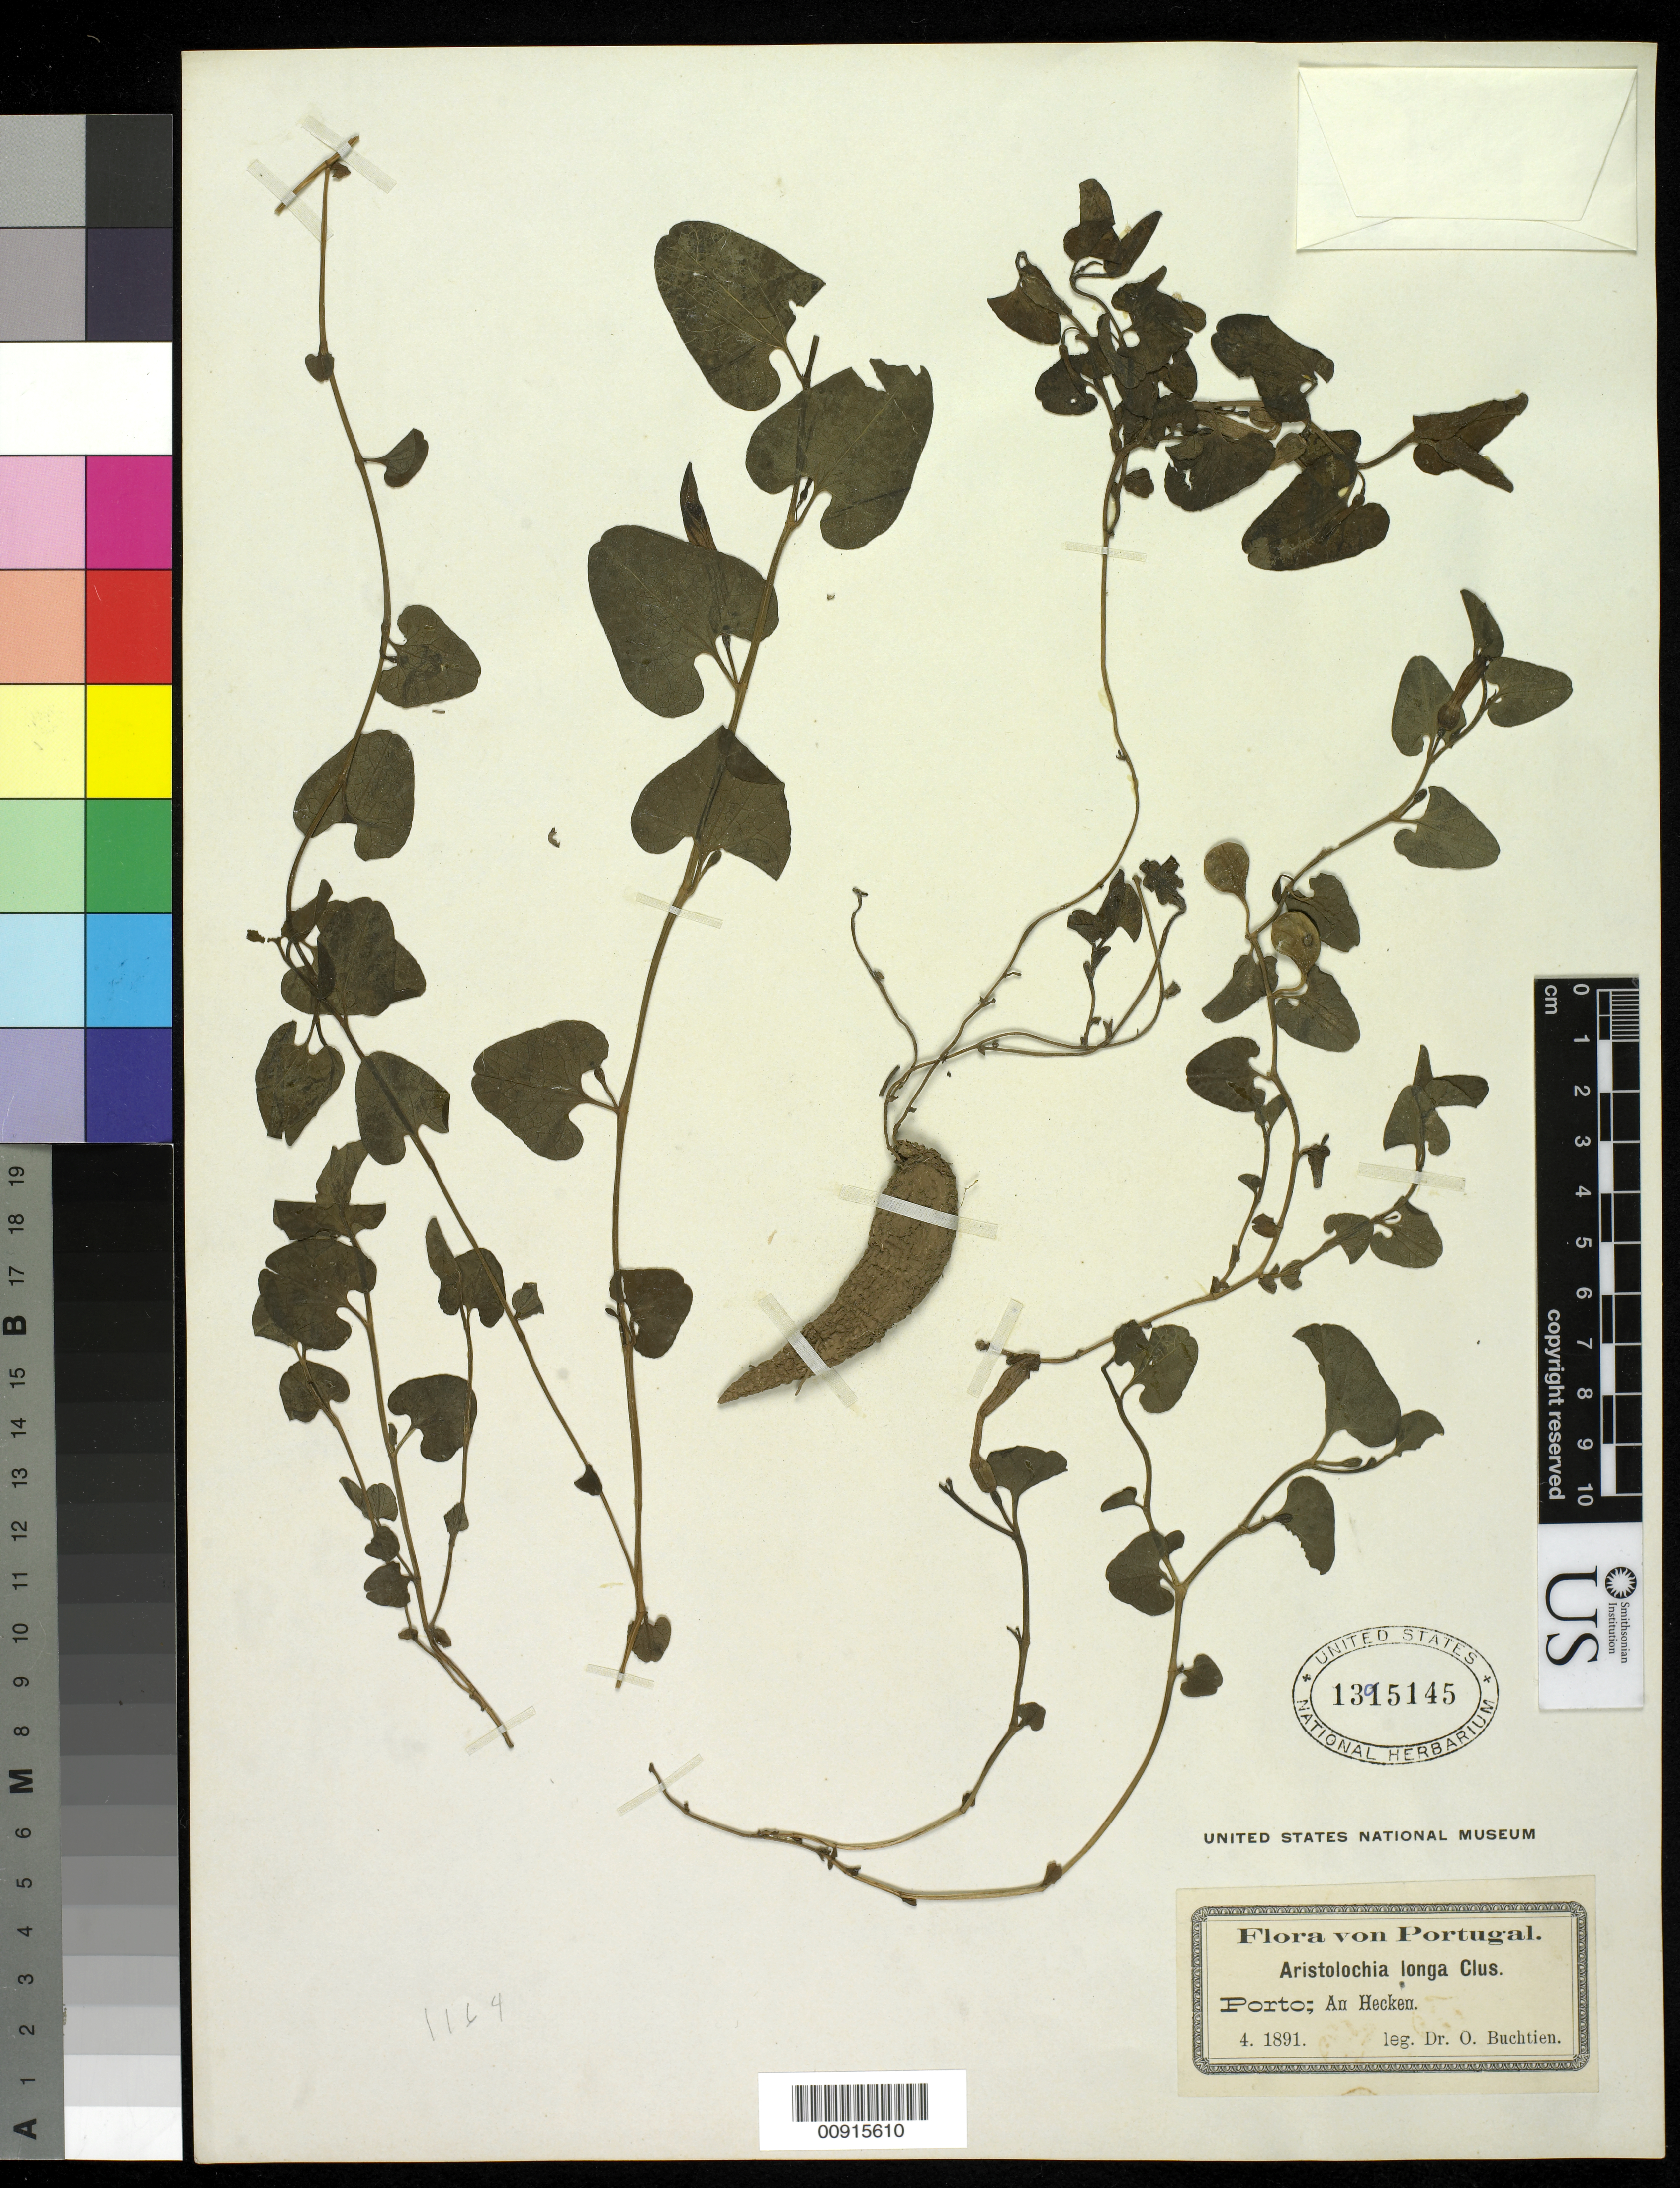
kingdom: Plantae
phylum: Tracheophyta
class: Magnoliopsida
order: Piperales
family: Aristolochiaceae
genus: Aristolochia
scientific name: Aristolochia longa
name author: L.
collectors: O. Buchtien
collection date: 1891-04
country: Portugal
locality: Porto, an Hencken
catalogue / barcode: US 1395145